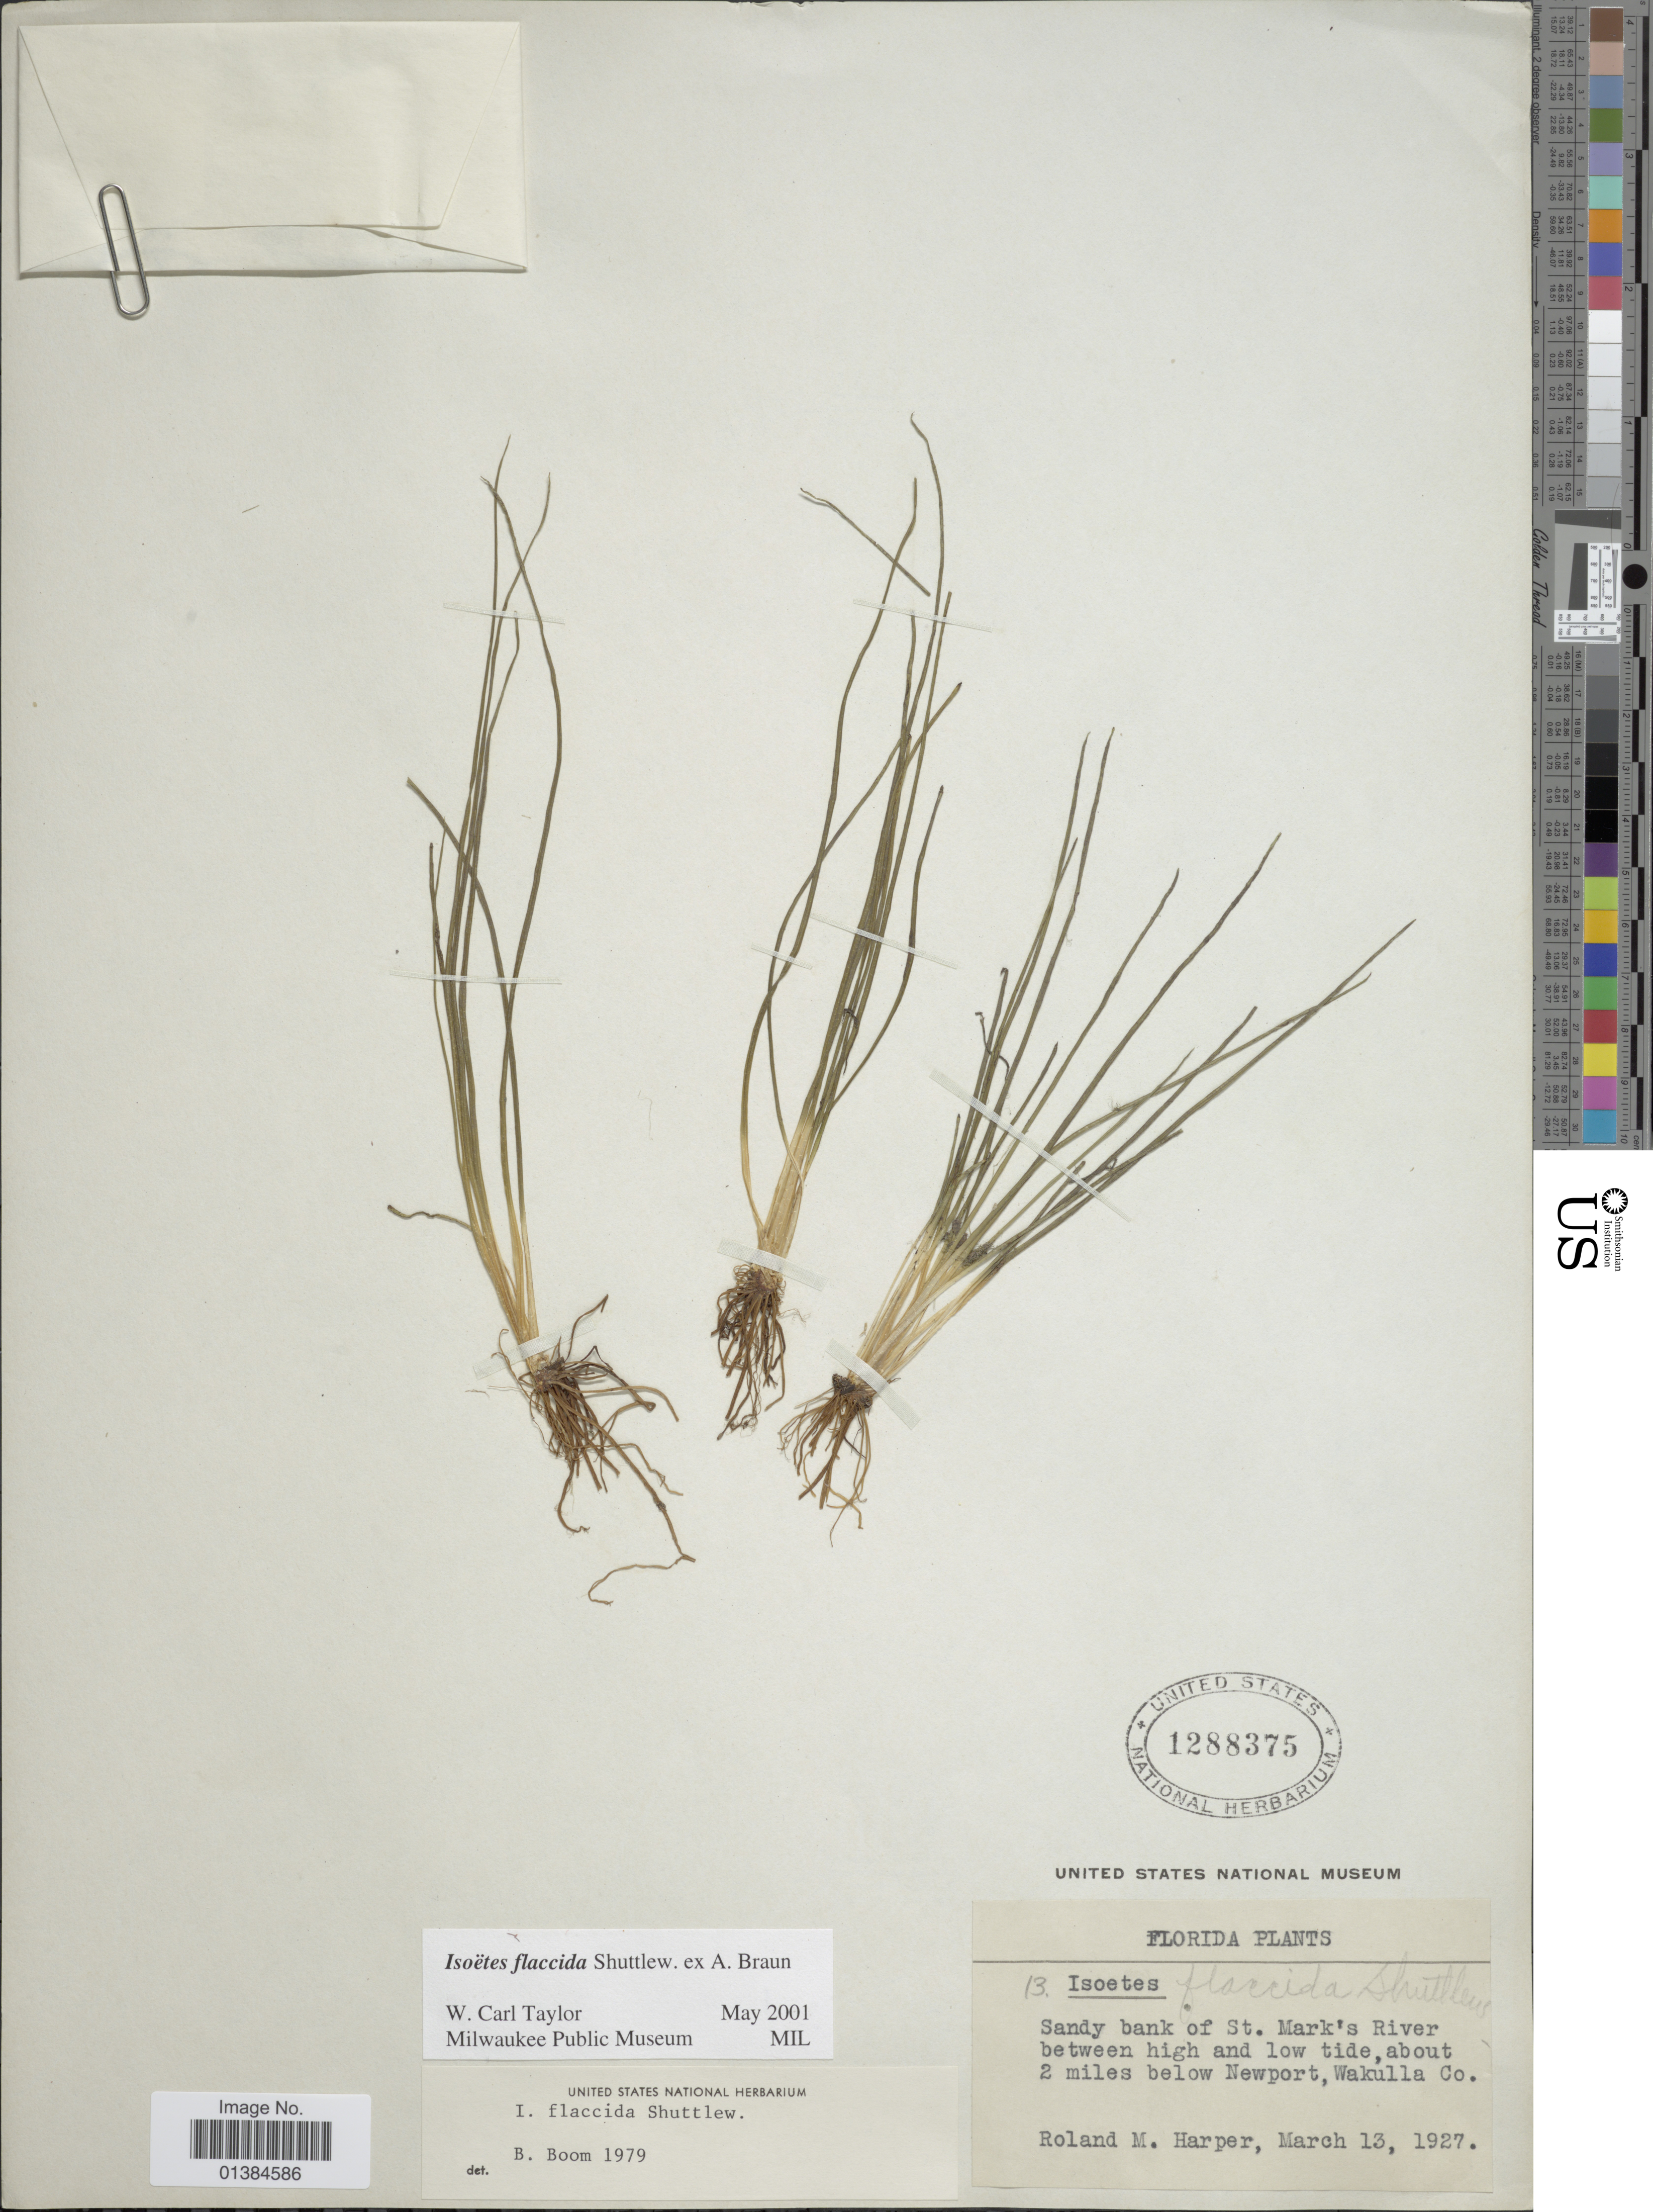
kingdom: Plantae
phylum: Tracheophyta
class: Lycopodiopsida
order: Isoetales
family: Isoetaceae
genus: Isoetes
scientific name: Isoetes flaccida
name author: Shuttlew. ex A. Braun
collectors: R. M. Harper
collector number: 13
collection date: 1927-03-13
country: United States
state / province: Florida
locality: Sandy bank of St. Mark's River between high and low tide, about 2 miles below Newport, Wakulla Co.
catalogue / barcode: US 1288375